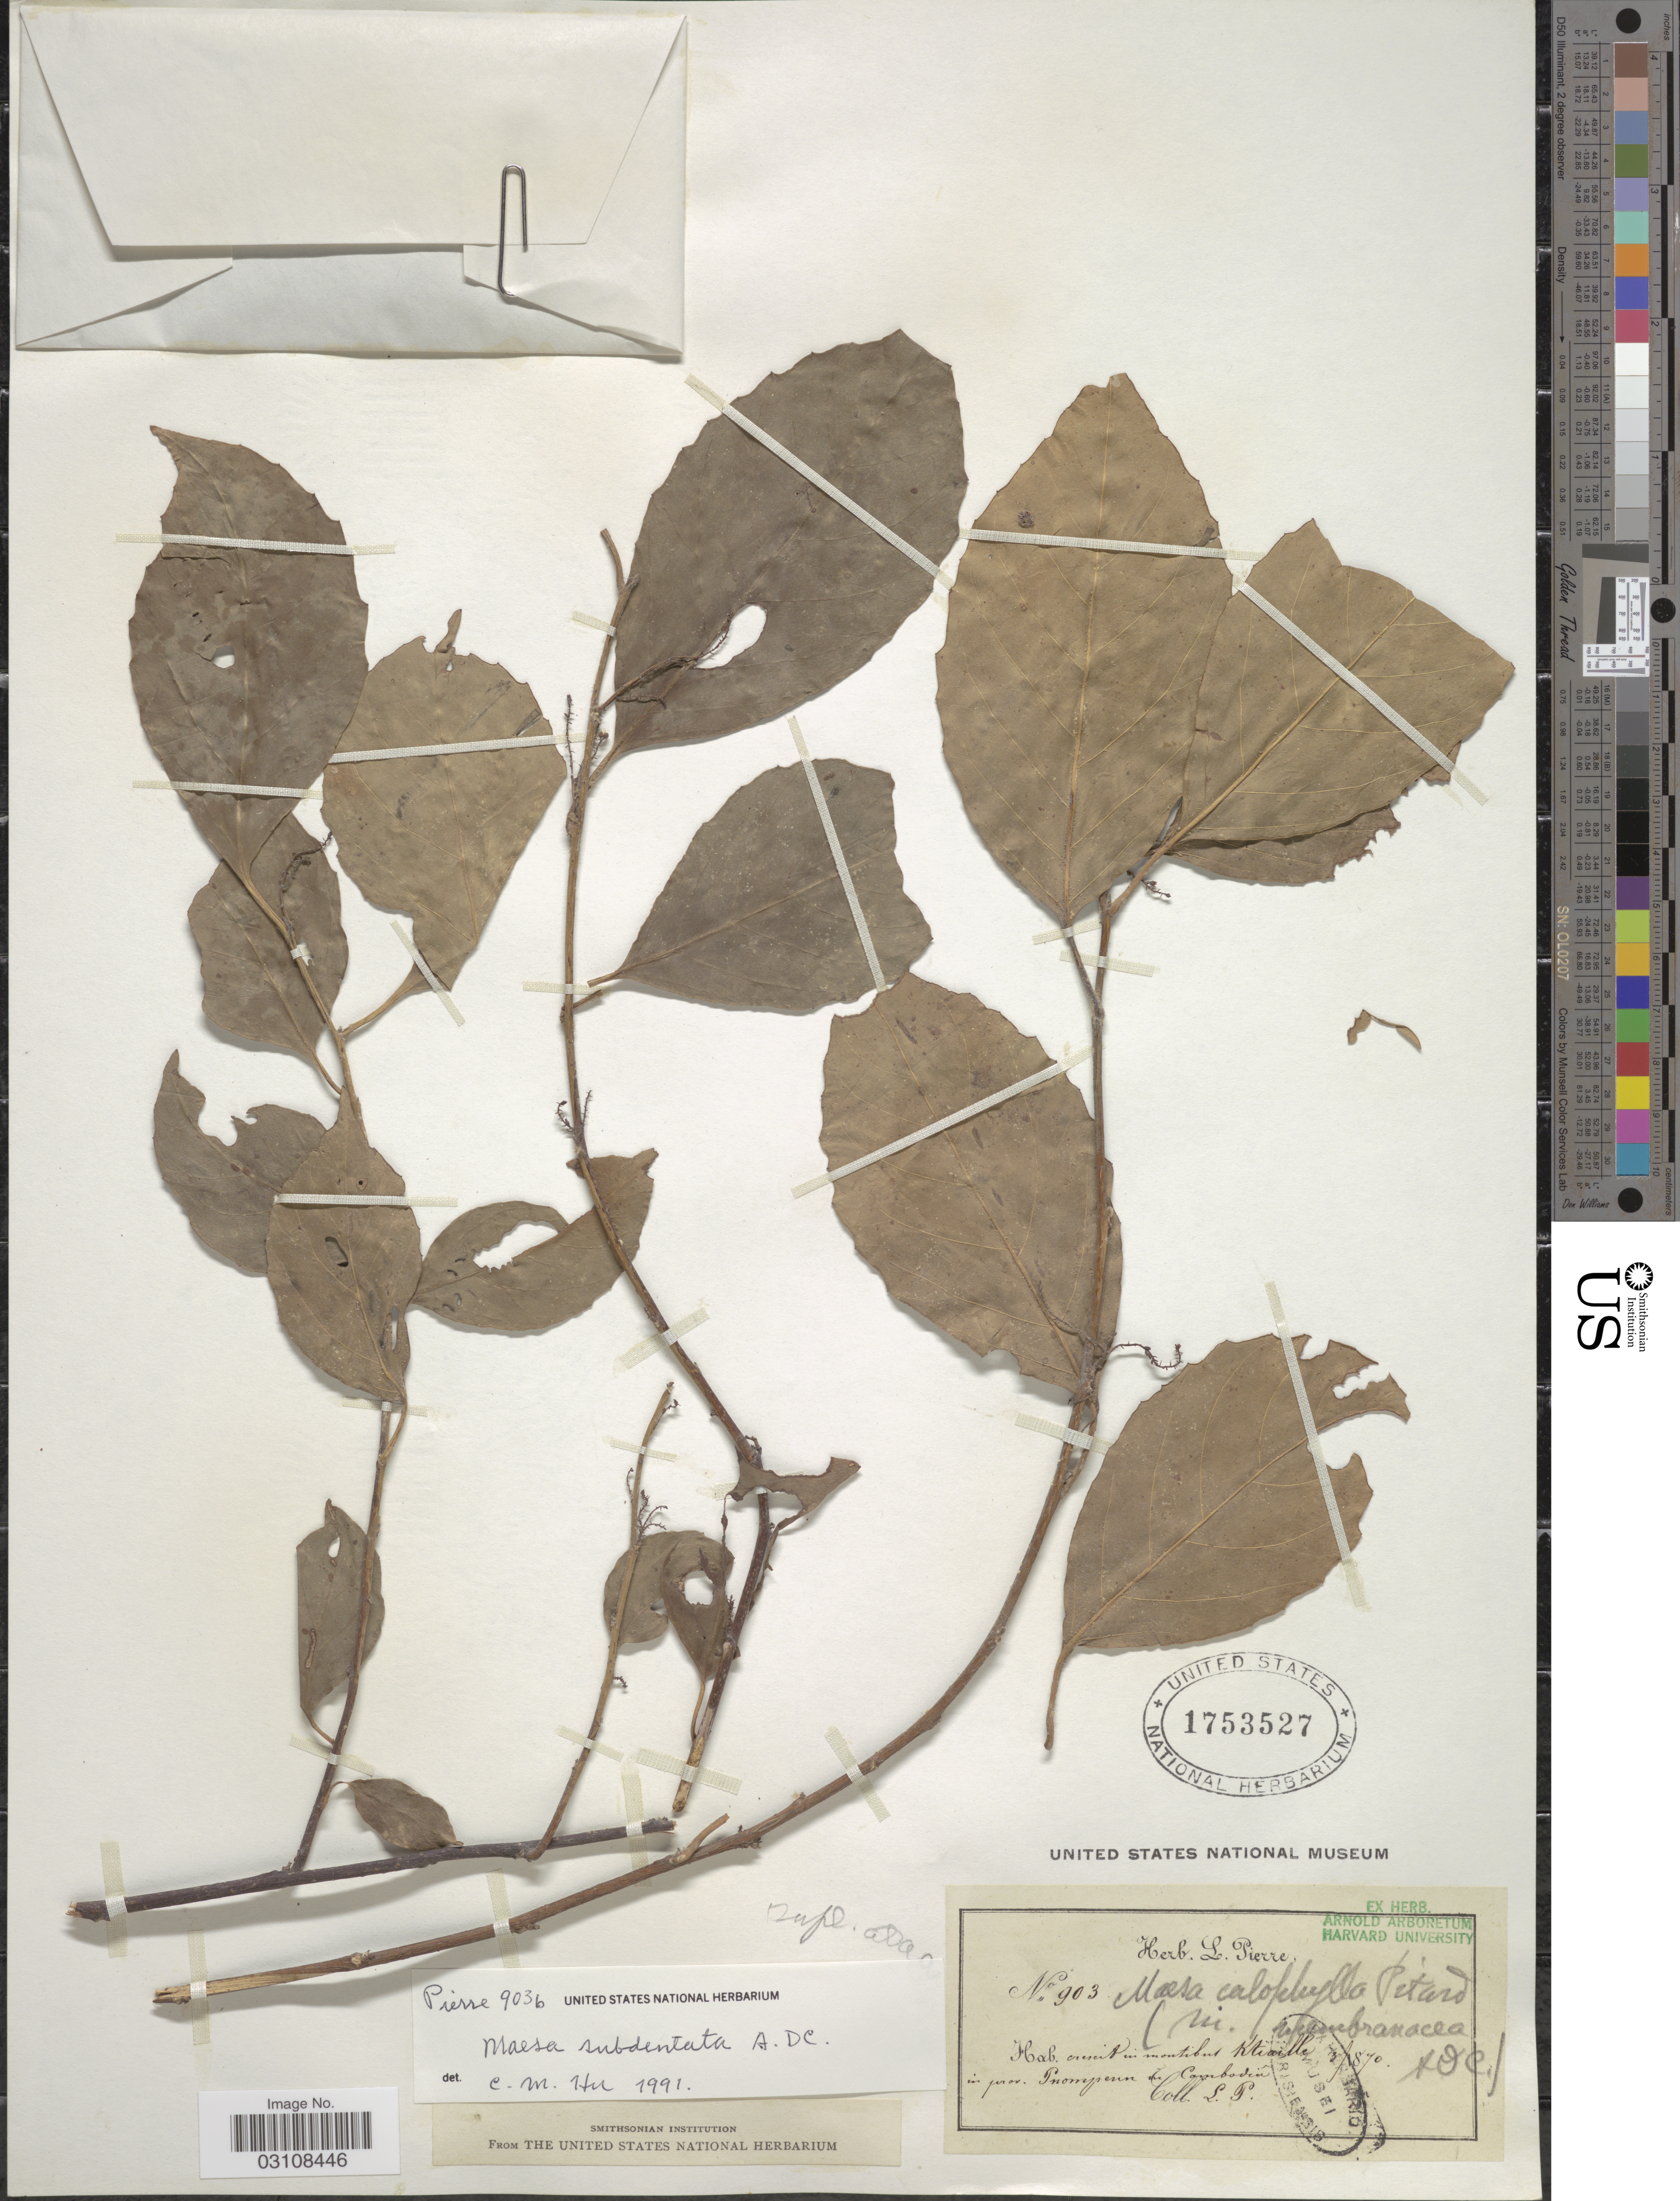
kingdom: Plantae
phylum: Tracheophyta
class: Magnoliopsida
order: Ericales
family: Primulaceae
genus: Maesa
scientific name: Maesa calophylla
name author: Pit.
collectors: L. Pierre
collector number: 903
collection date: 1870-03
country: Cambodia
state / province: Phnom Penh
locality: Crescit montibus Ktiaille in prov. Pnompenn in Cambodiâ.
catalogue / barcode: US 1753527